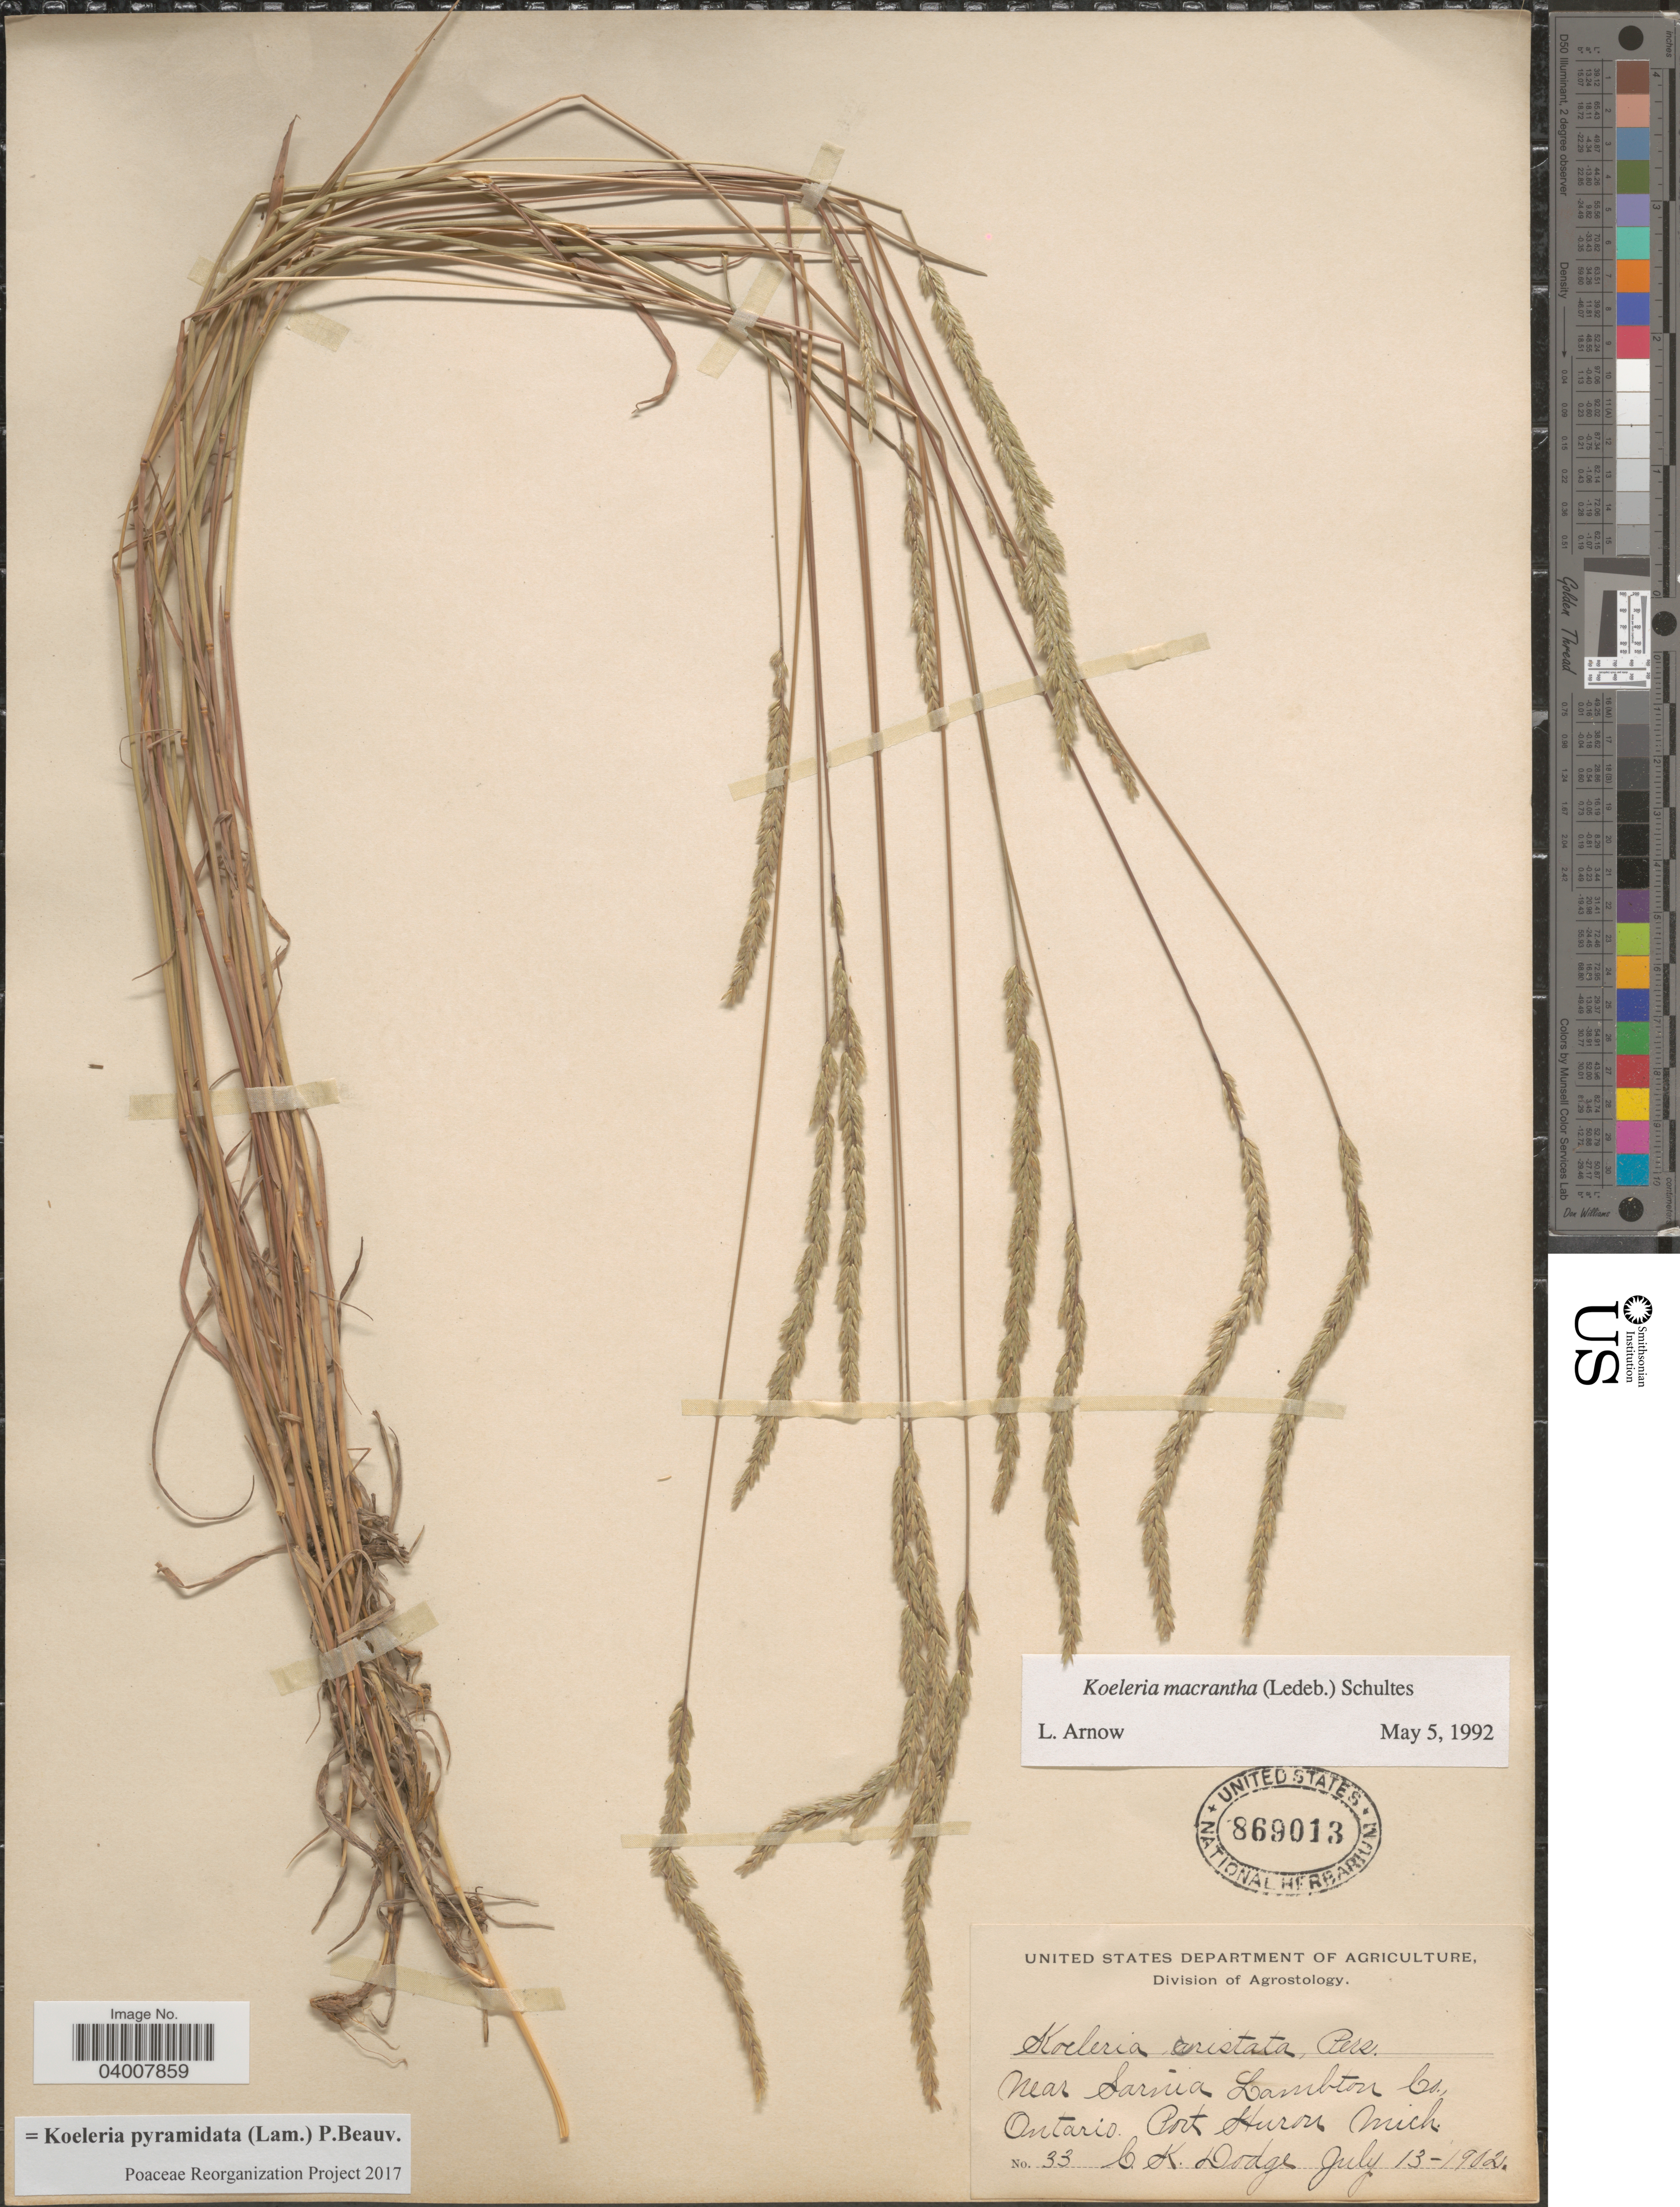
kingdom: Plantae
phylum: Tracheophyta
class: Liliopsida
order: Poales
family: Poaceae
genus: Koeleria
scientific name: Koeleria pyramidata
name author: (Lam.) P. Beauv.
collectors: C. Dodge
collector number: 33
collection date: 1902-07-13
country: United States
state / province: Michigan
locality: Near Sarnia Lambton Co., Ontario. Port Huron Mich.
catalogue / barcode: US 869013